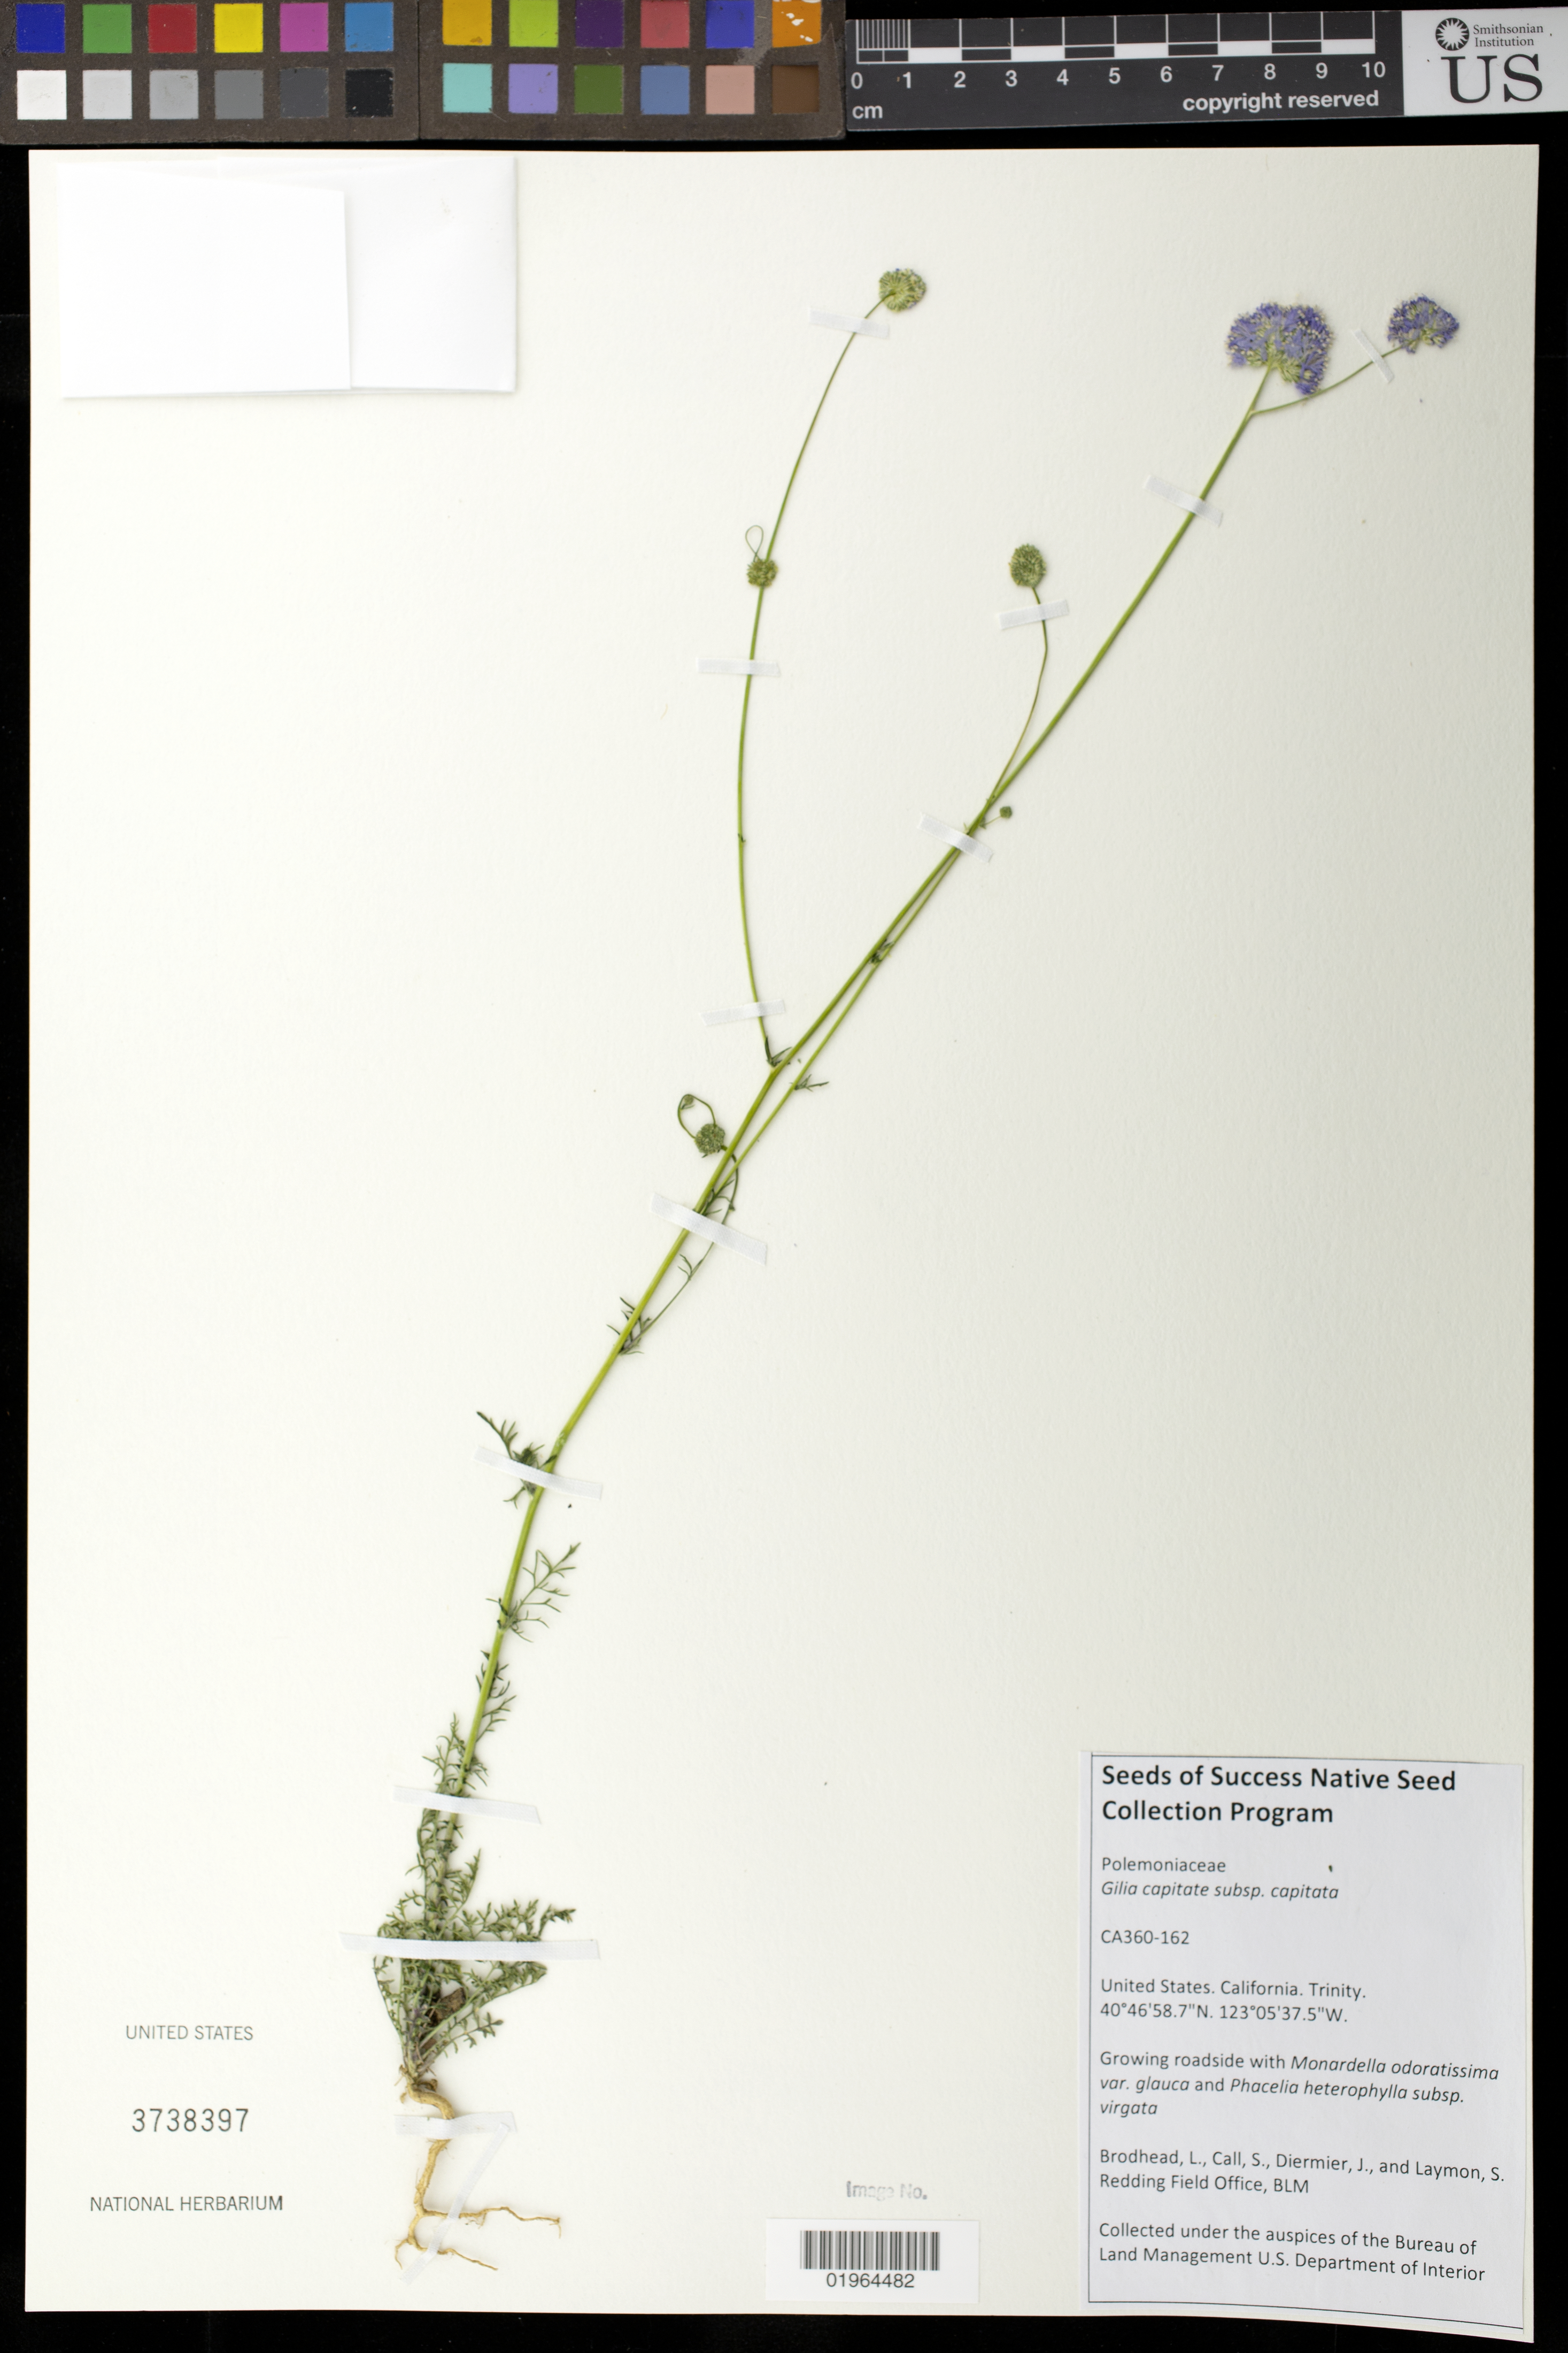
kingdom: Plantae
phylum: Tracheophyta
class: Magnoliopsida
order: Ericales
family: Polemoniaceae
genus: Gilia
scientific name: Gilia capitata subsp. capitata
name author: Sims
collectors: L. Brodhead, S. Call, J. Diermier & S. Laymon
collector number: CA360-162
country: United States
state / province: California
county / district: Trinity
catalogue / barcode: US 3738397